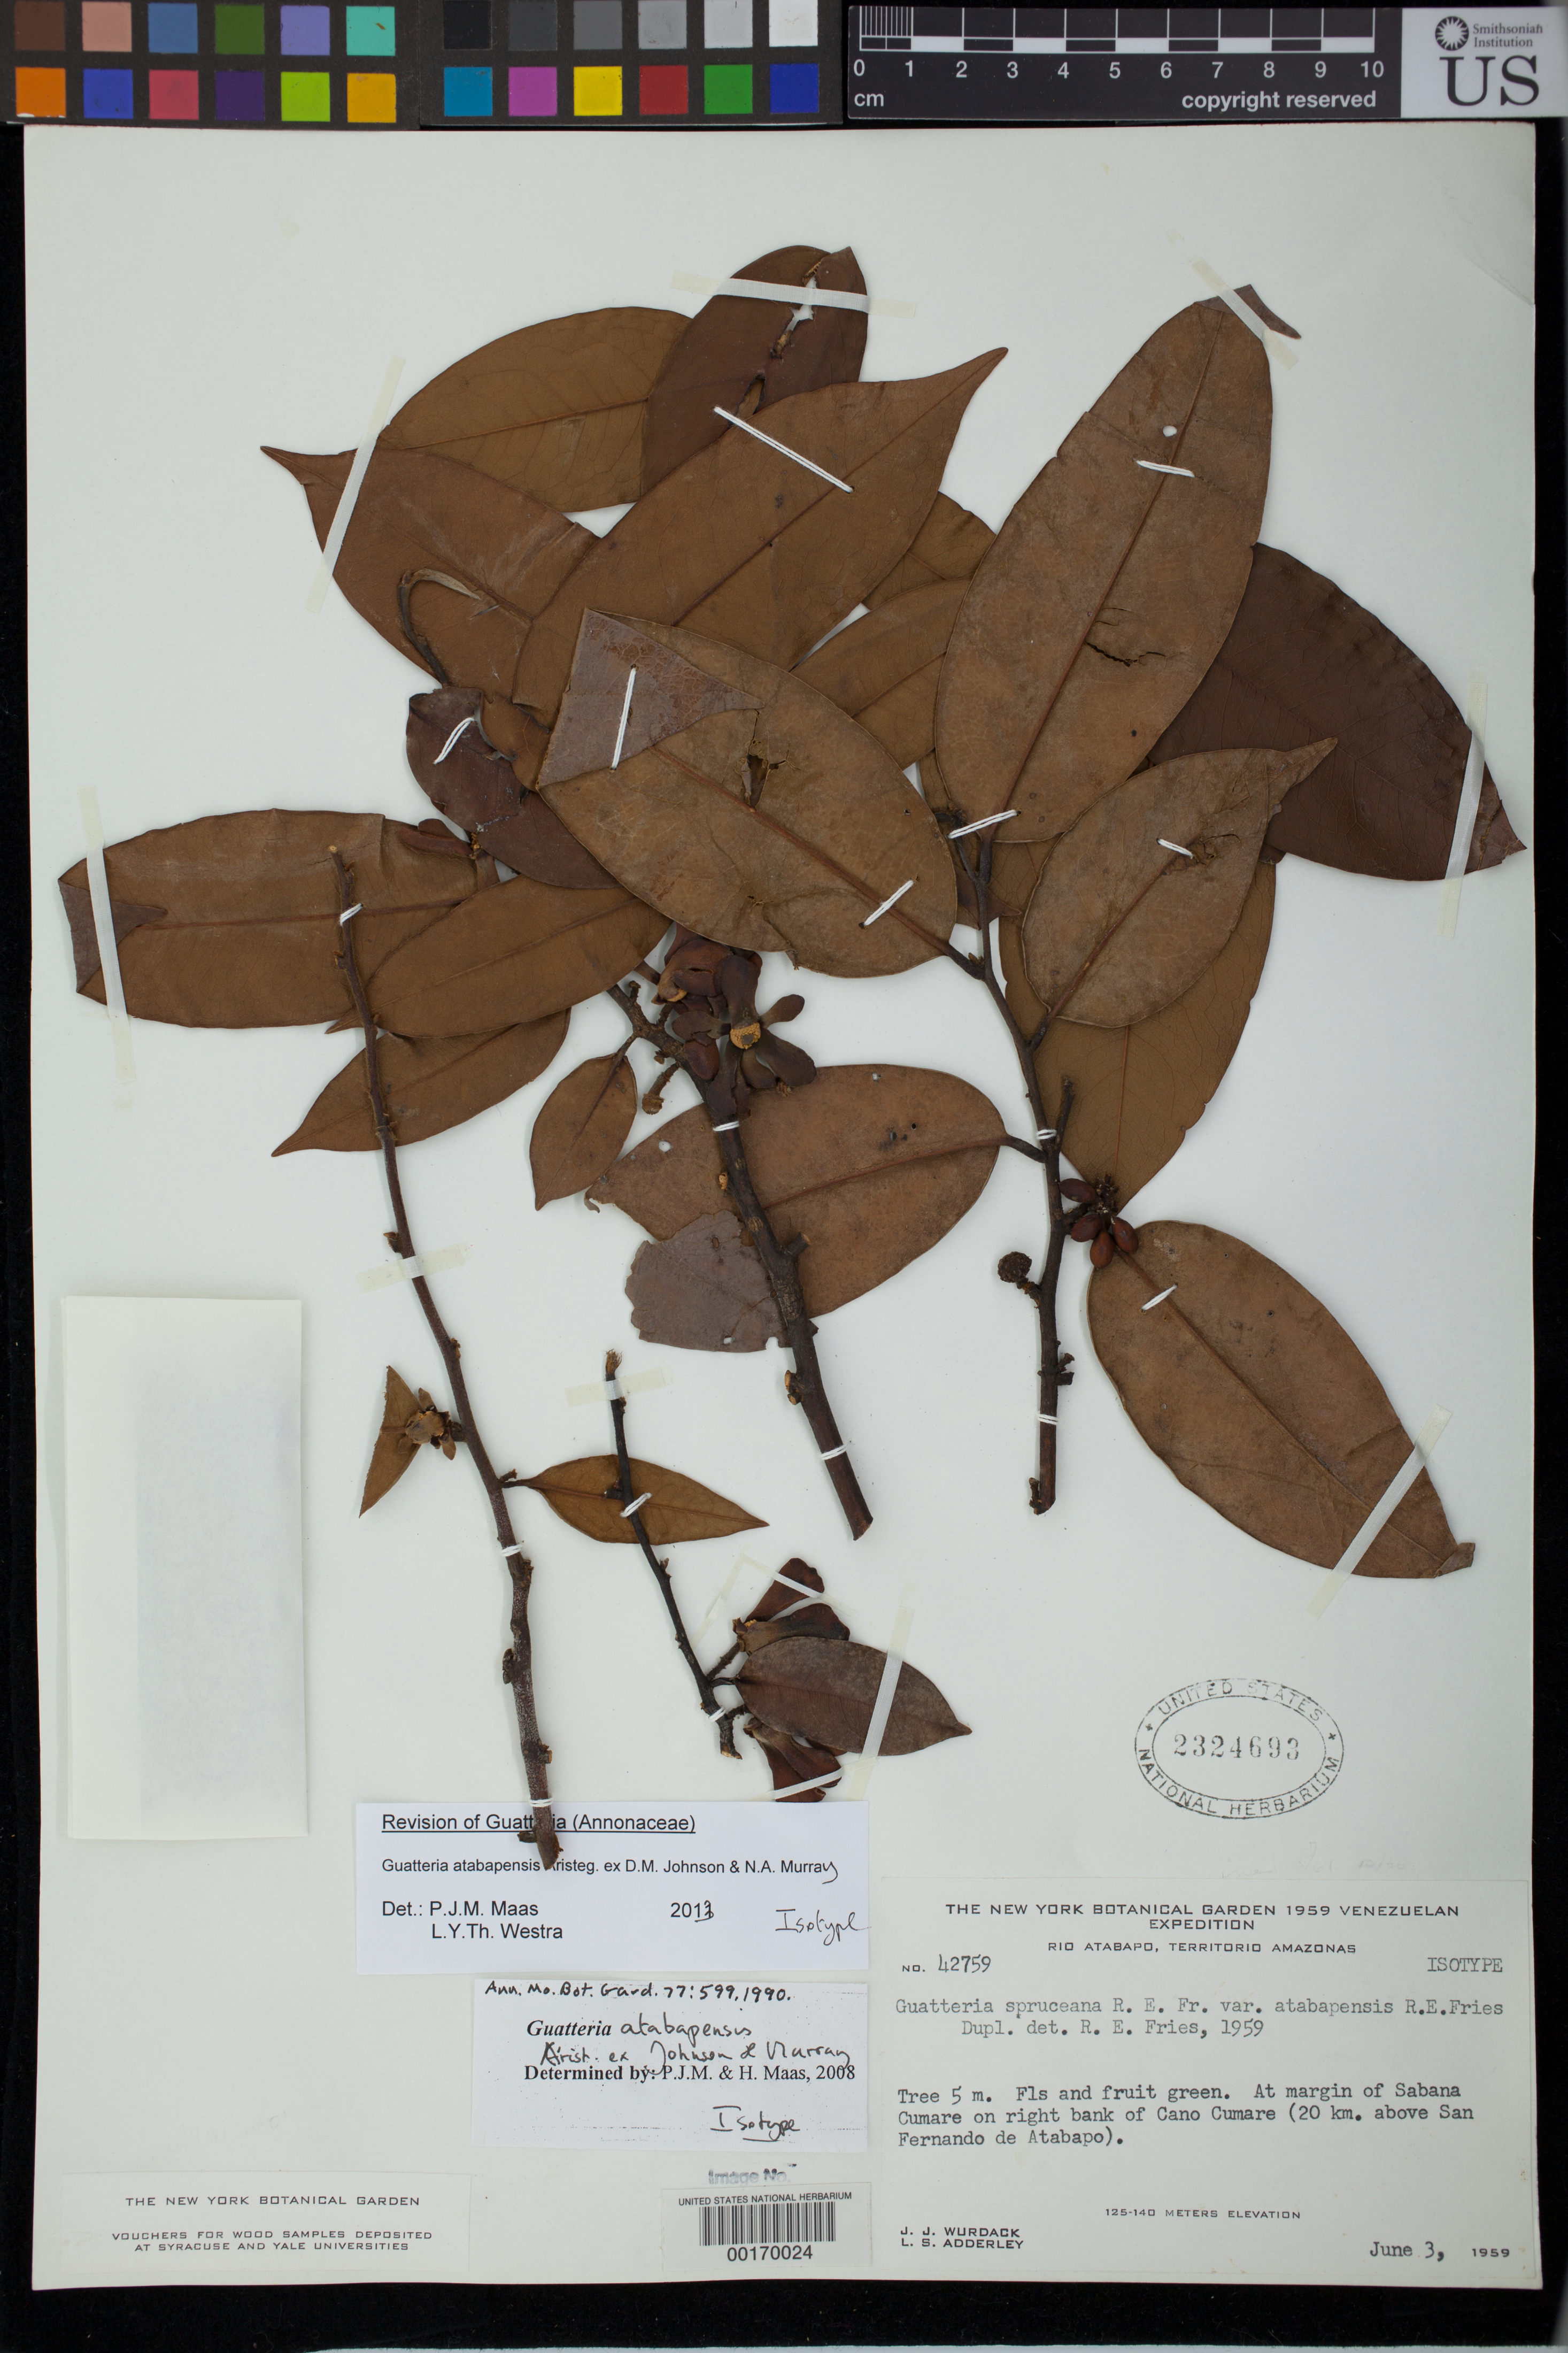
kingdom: Plantae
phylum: Tracheophyta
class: Magnoliopsida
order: Magnoliales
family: Annonaceae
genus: Guatteria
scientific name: Guatteria atabapensis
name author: Aristeg. ex D.M. Johnson & N.A. Murray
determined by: Maas van de Kamer, H.; Maas, P. J.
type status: Isotype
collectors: J. J. Wurdack & L. S. Adderley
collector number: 42759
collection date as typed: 03 Jun 1959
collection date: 1959-06-03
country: Venezuela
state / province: Amazonas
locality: Rio Atabapo, Territorio Amazonas. At margin of Sabana Cumare on right bank of Cano Cumare (20 km above San Fernando at Atabapo).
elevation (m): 125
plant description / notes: Originally labeled as an isotype of "Guatteria spruceana R.E. Fr. var. atabapensis R.E. Fries, Dupl. det. R.E. Fries, 1959" [ined. name, never published by R.E. Fries].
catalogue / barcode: US 2324693